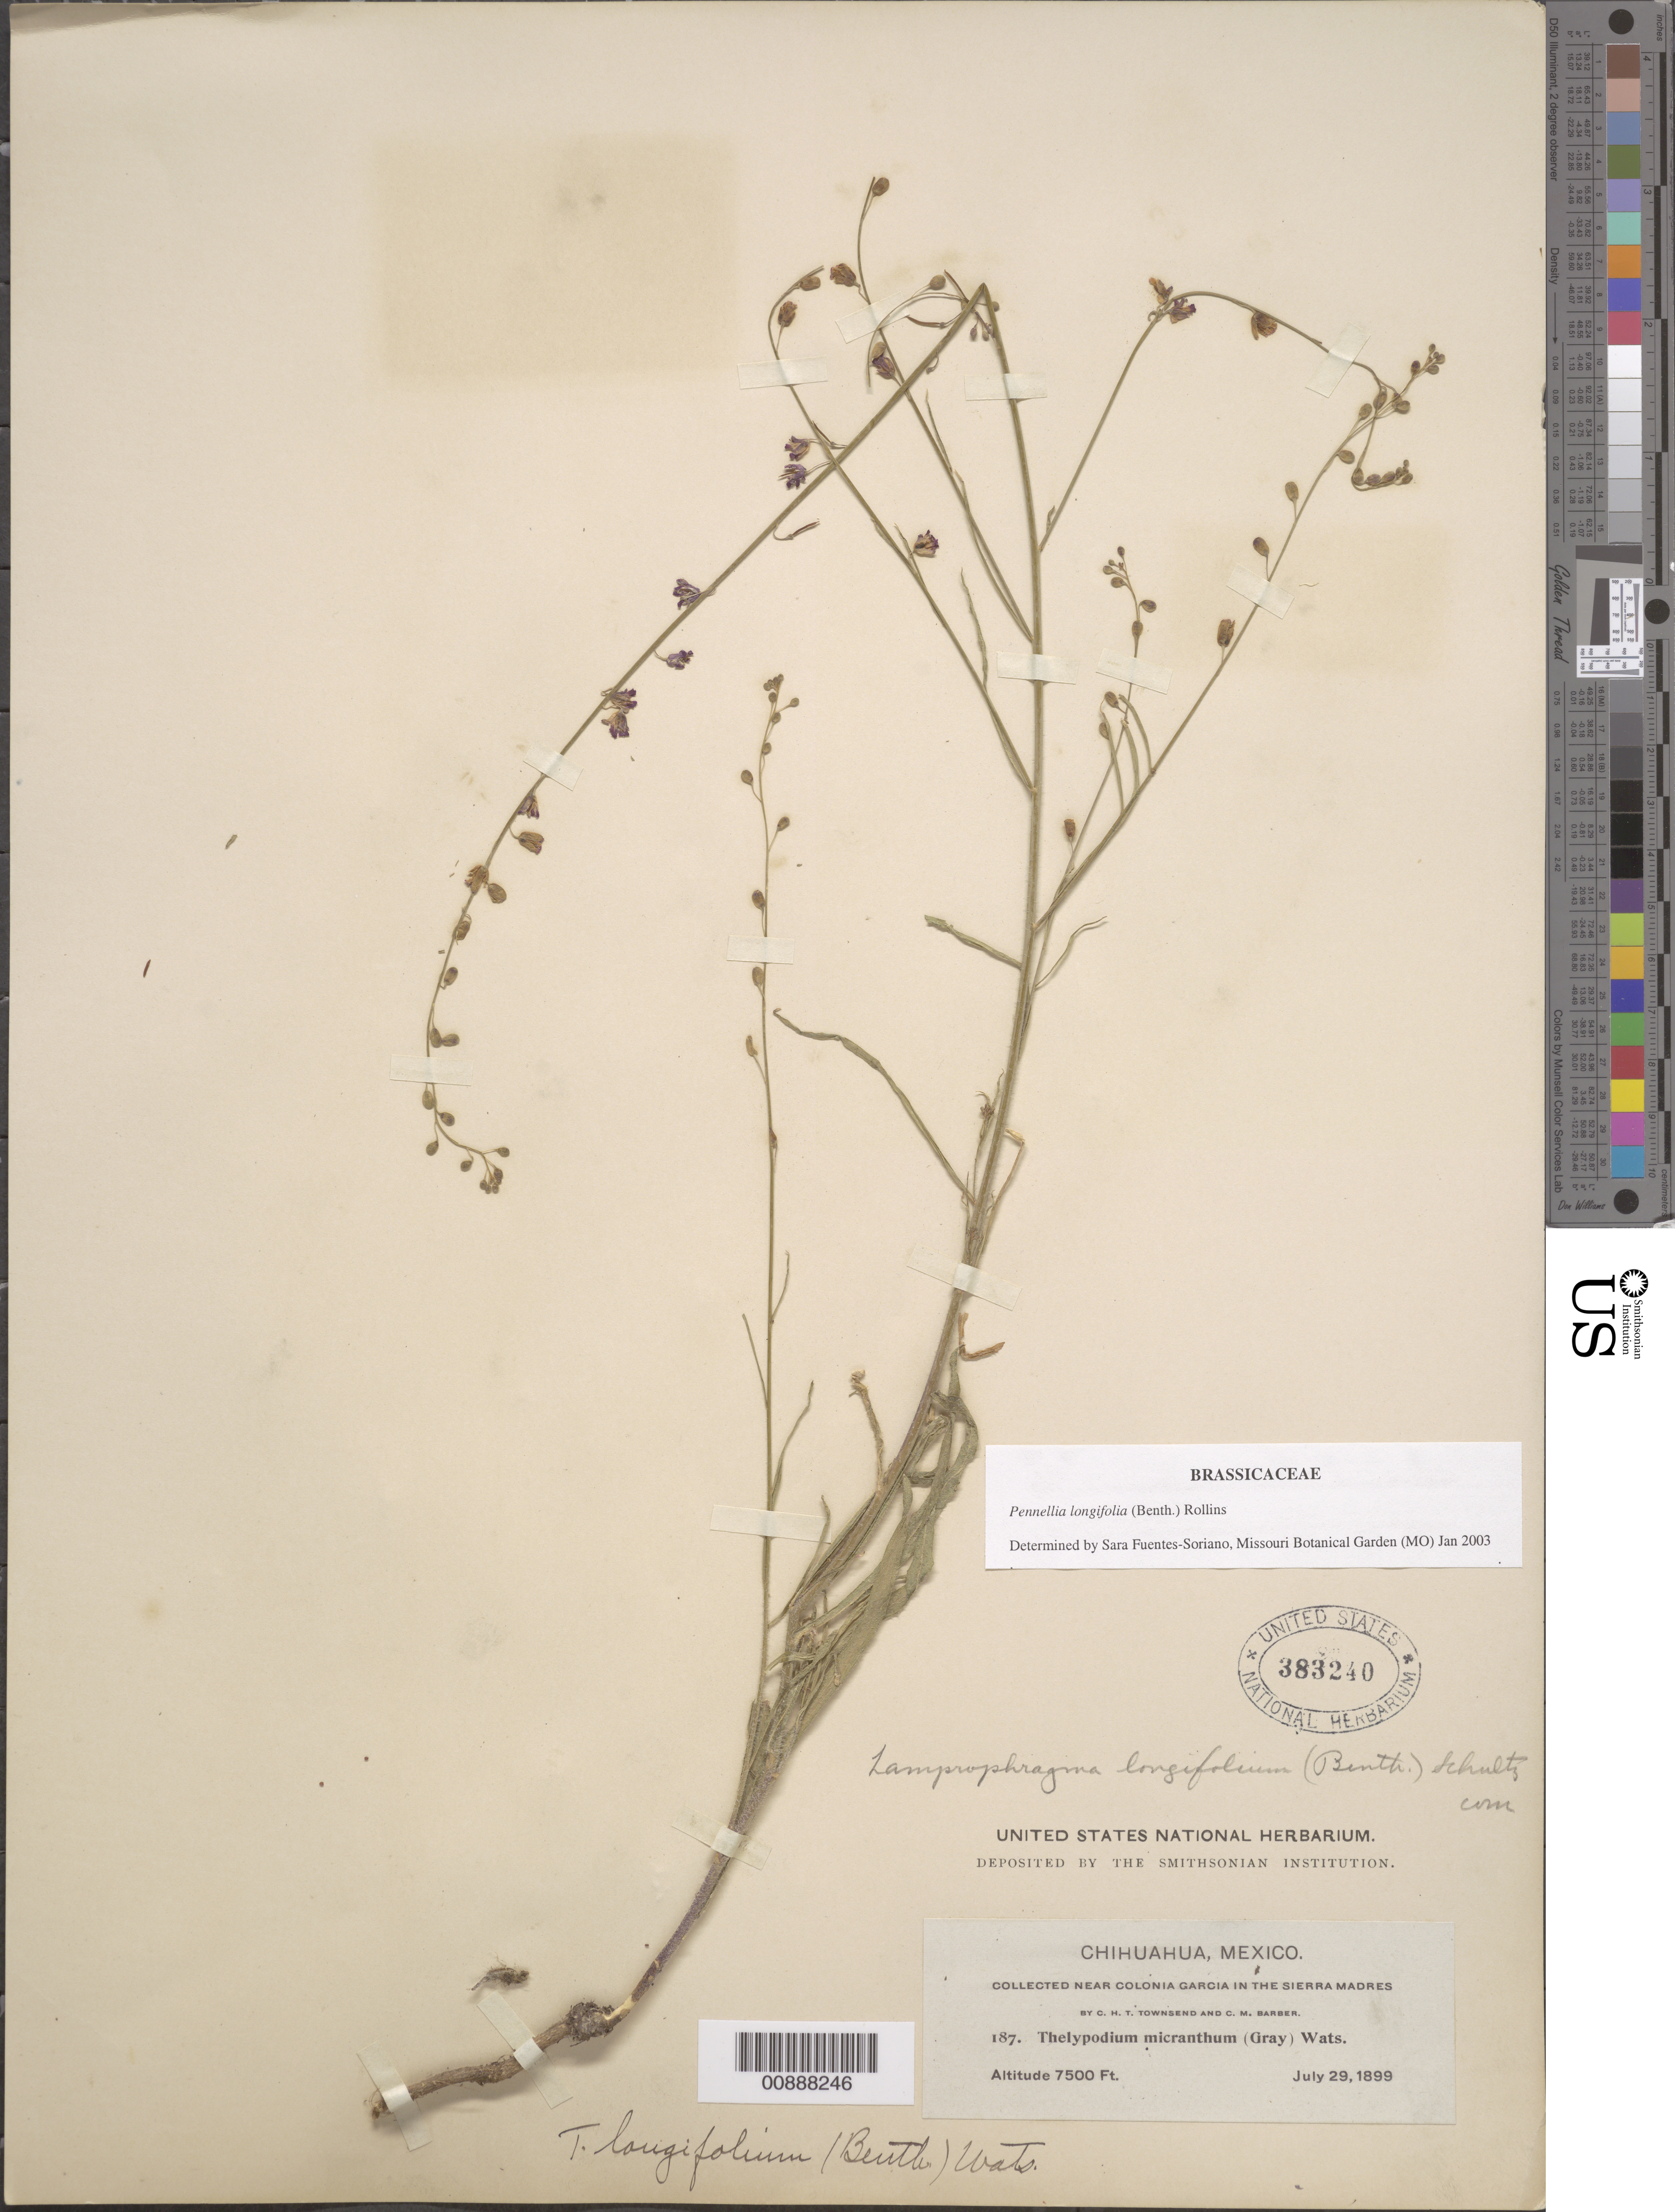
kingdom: Plantae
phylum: Tracheophyta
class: Magnoliopsida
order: Brassicales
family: Brassicaceae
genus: Pennellia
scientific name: Pennellia longifolia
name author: (Benth.) Rollins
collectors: C. H. T. Townsend & C. Barber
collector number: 187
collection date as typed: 29 Jul 1899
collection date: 1899-07-29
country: Mexico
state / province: Chihuahua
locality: Near Colonia García in the Sierra Madre, Chihuahua.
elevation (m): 2286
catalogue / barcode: US 383240